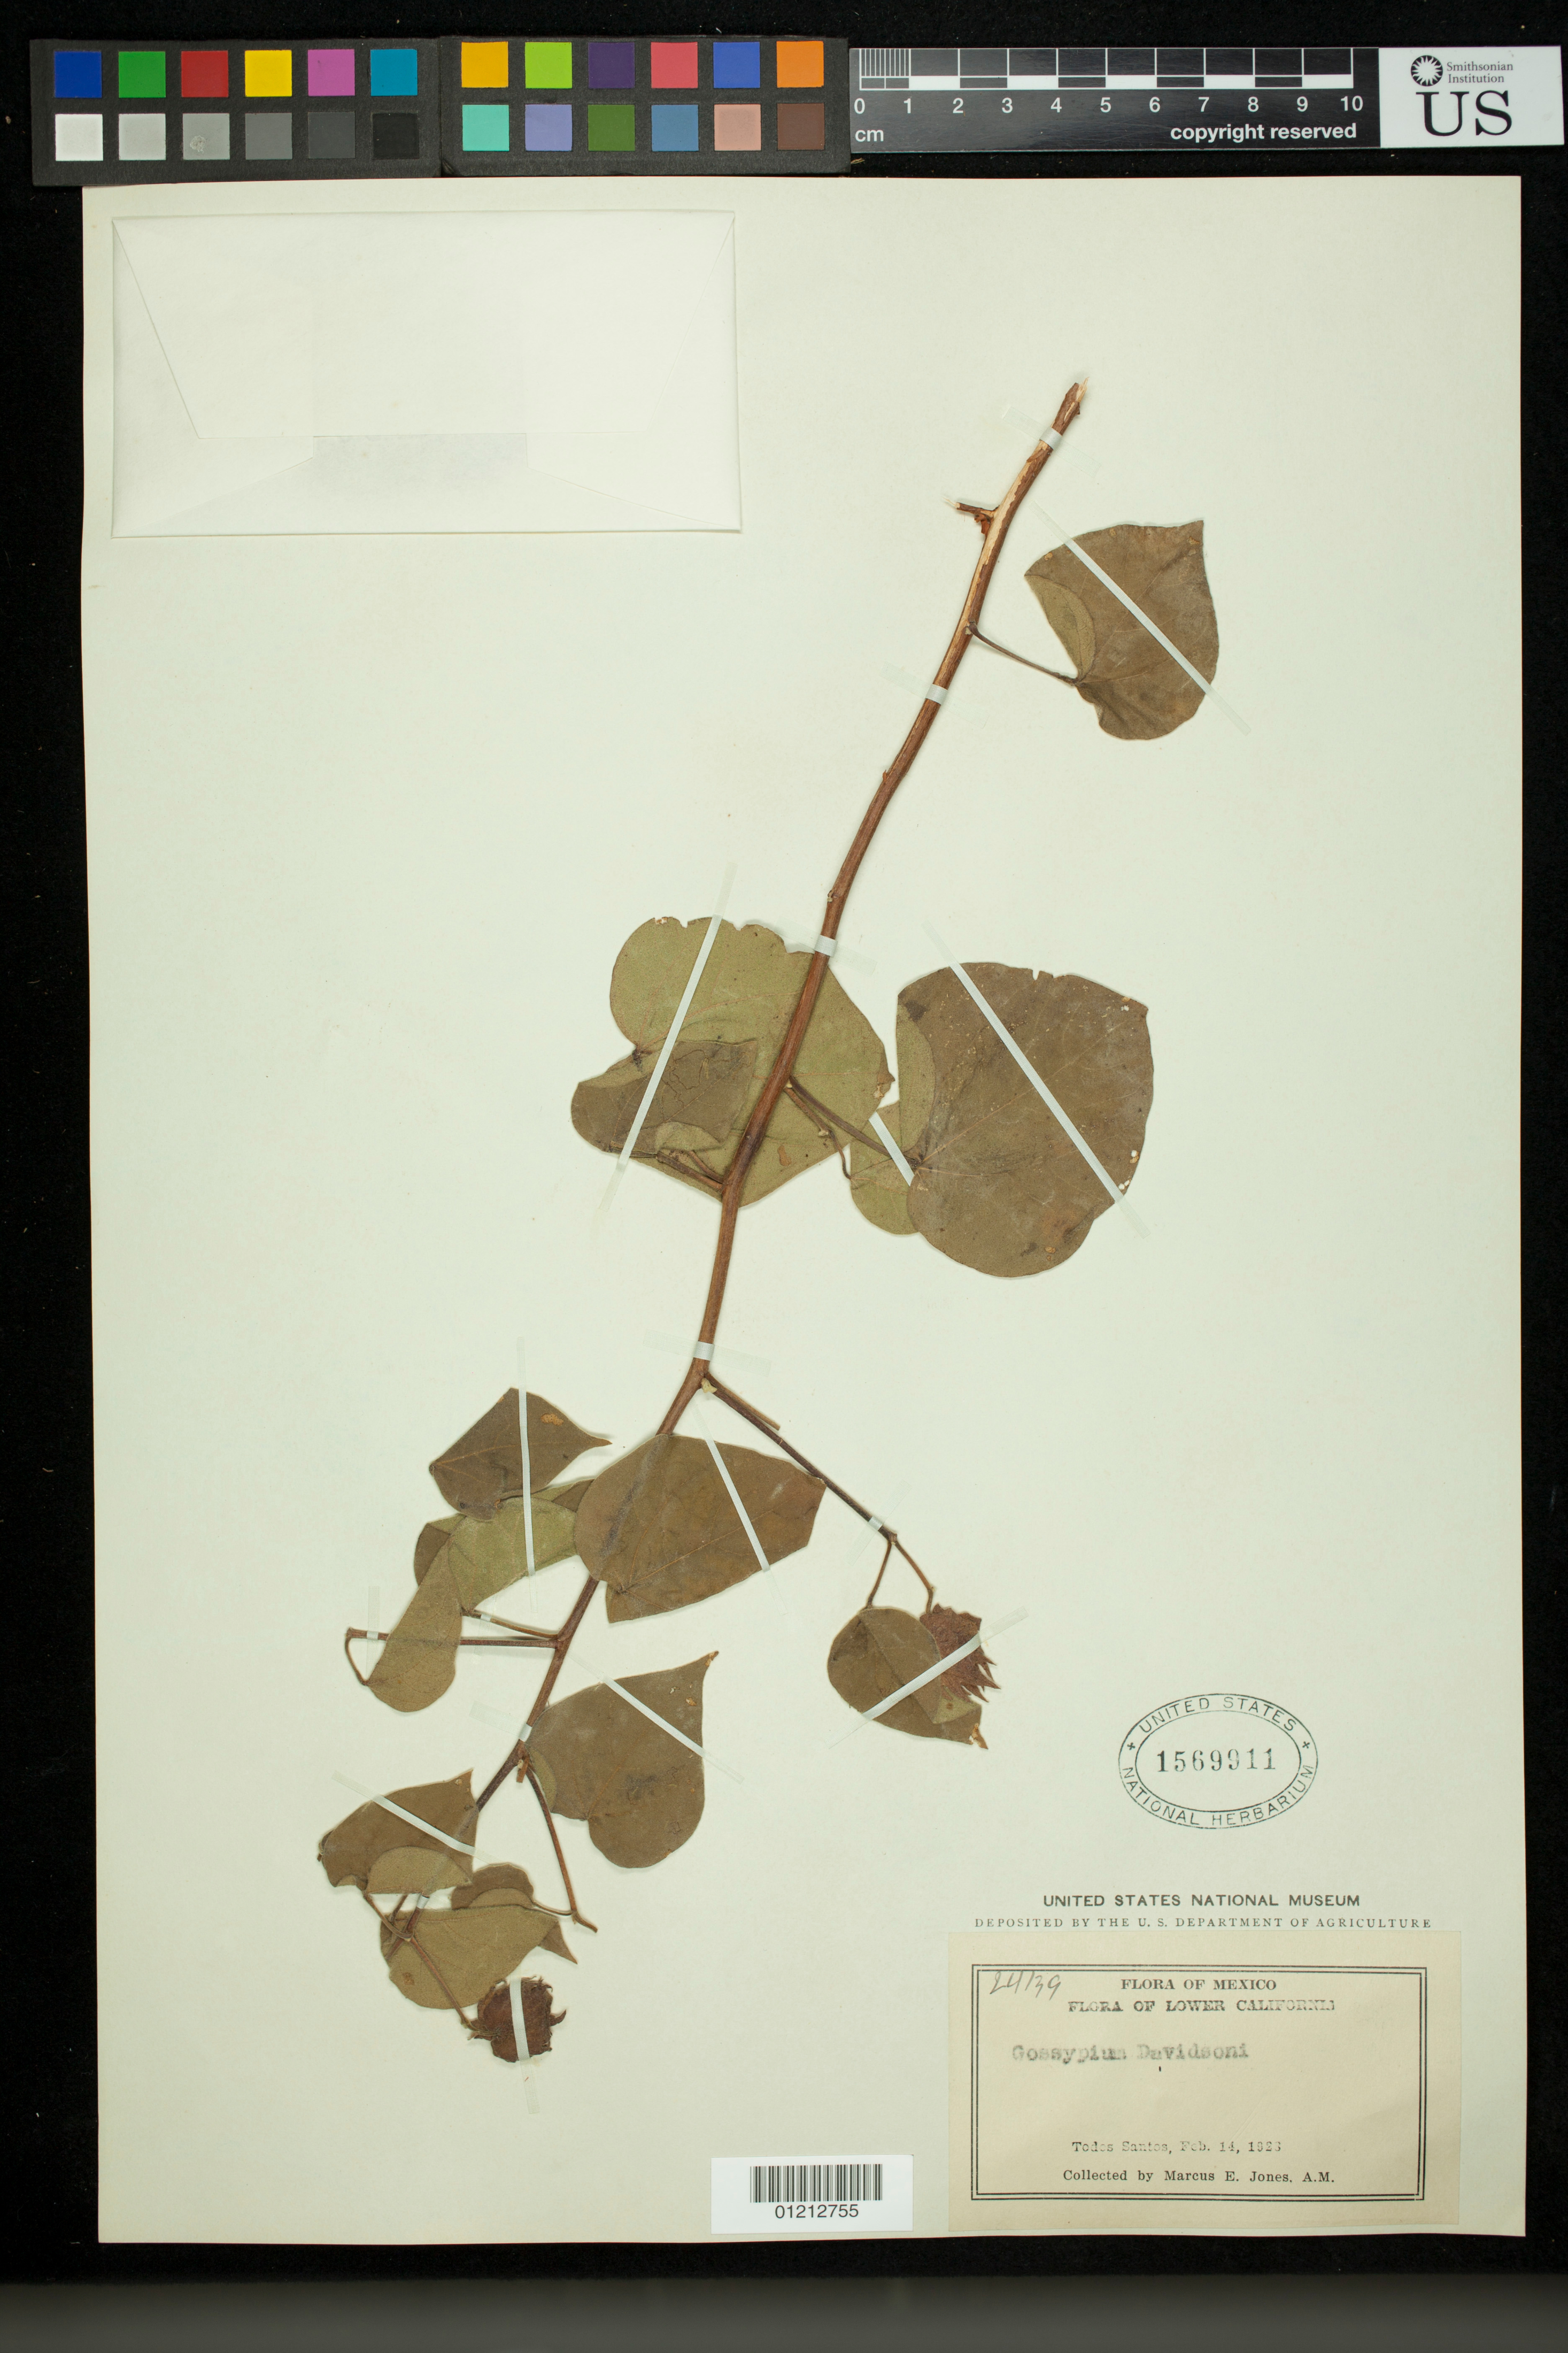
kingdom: Plantae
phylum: Tracheophyta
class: Magnoliopsida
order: Malvales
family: Malvaceae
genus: Gossypium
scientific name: Gossypium davidsonii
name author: Kellogg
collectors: M. E. Jones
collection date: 1923-02-14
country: Mexico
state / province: Baja California Sur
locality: Todos Santos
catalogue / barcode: US 1569911